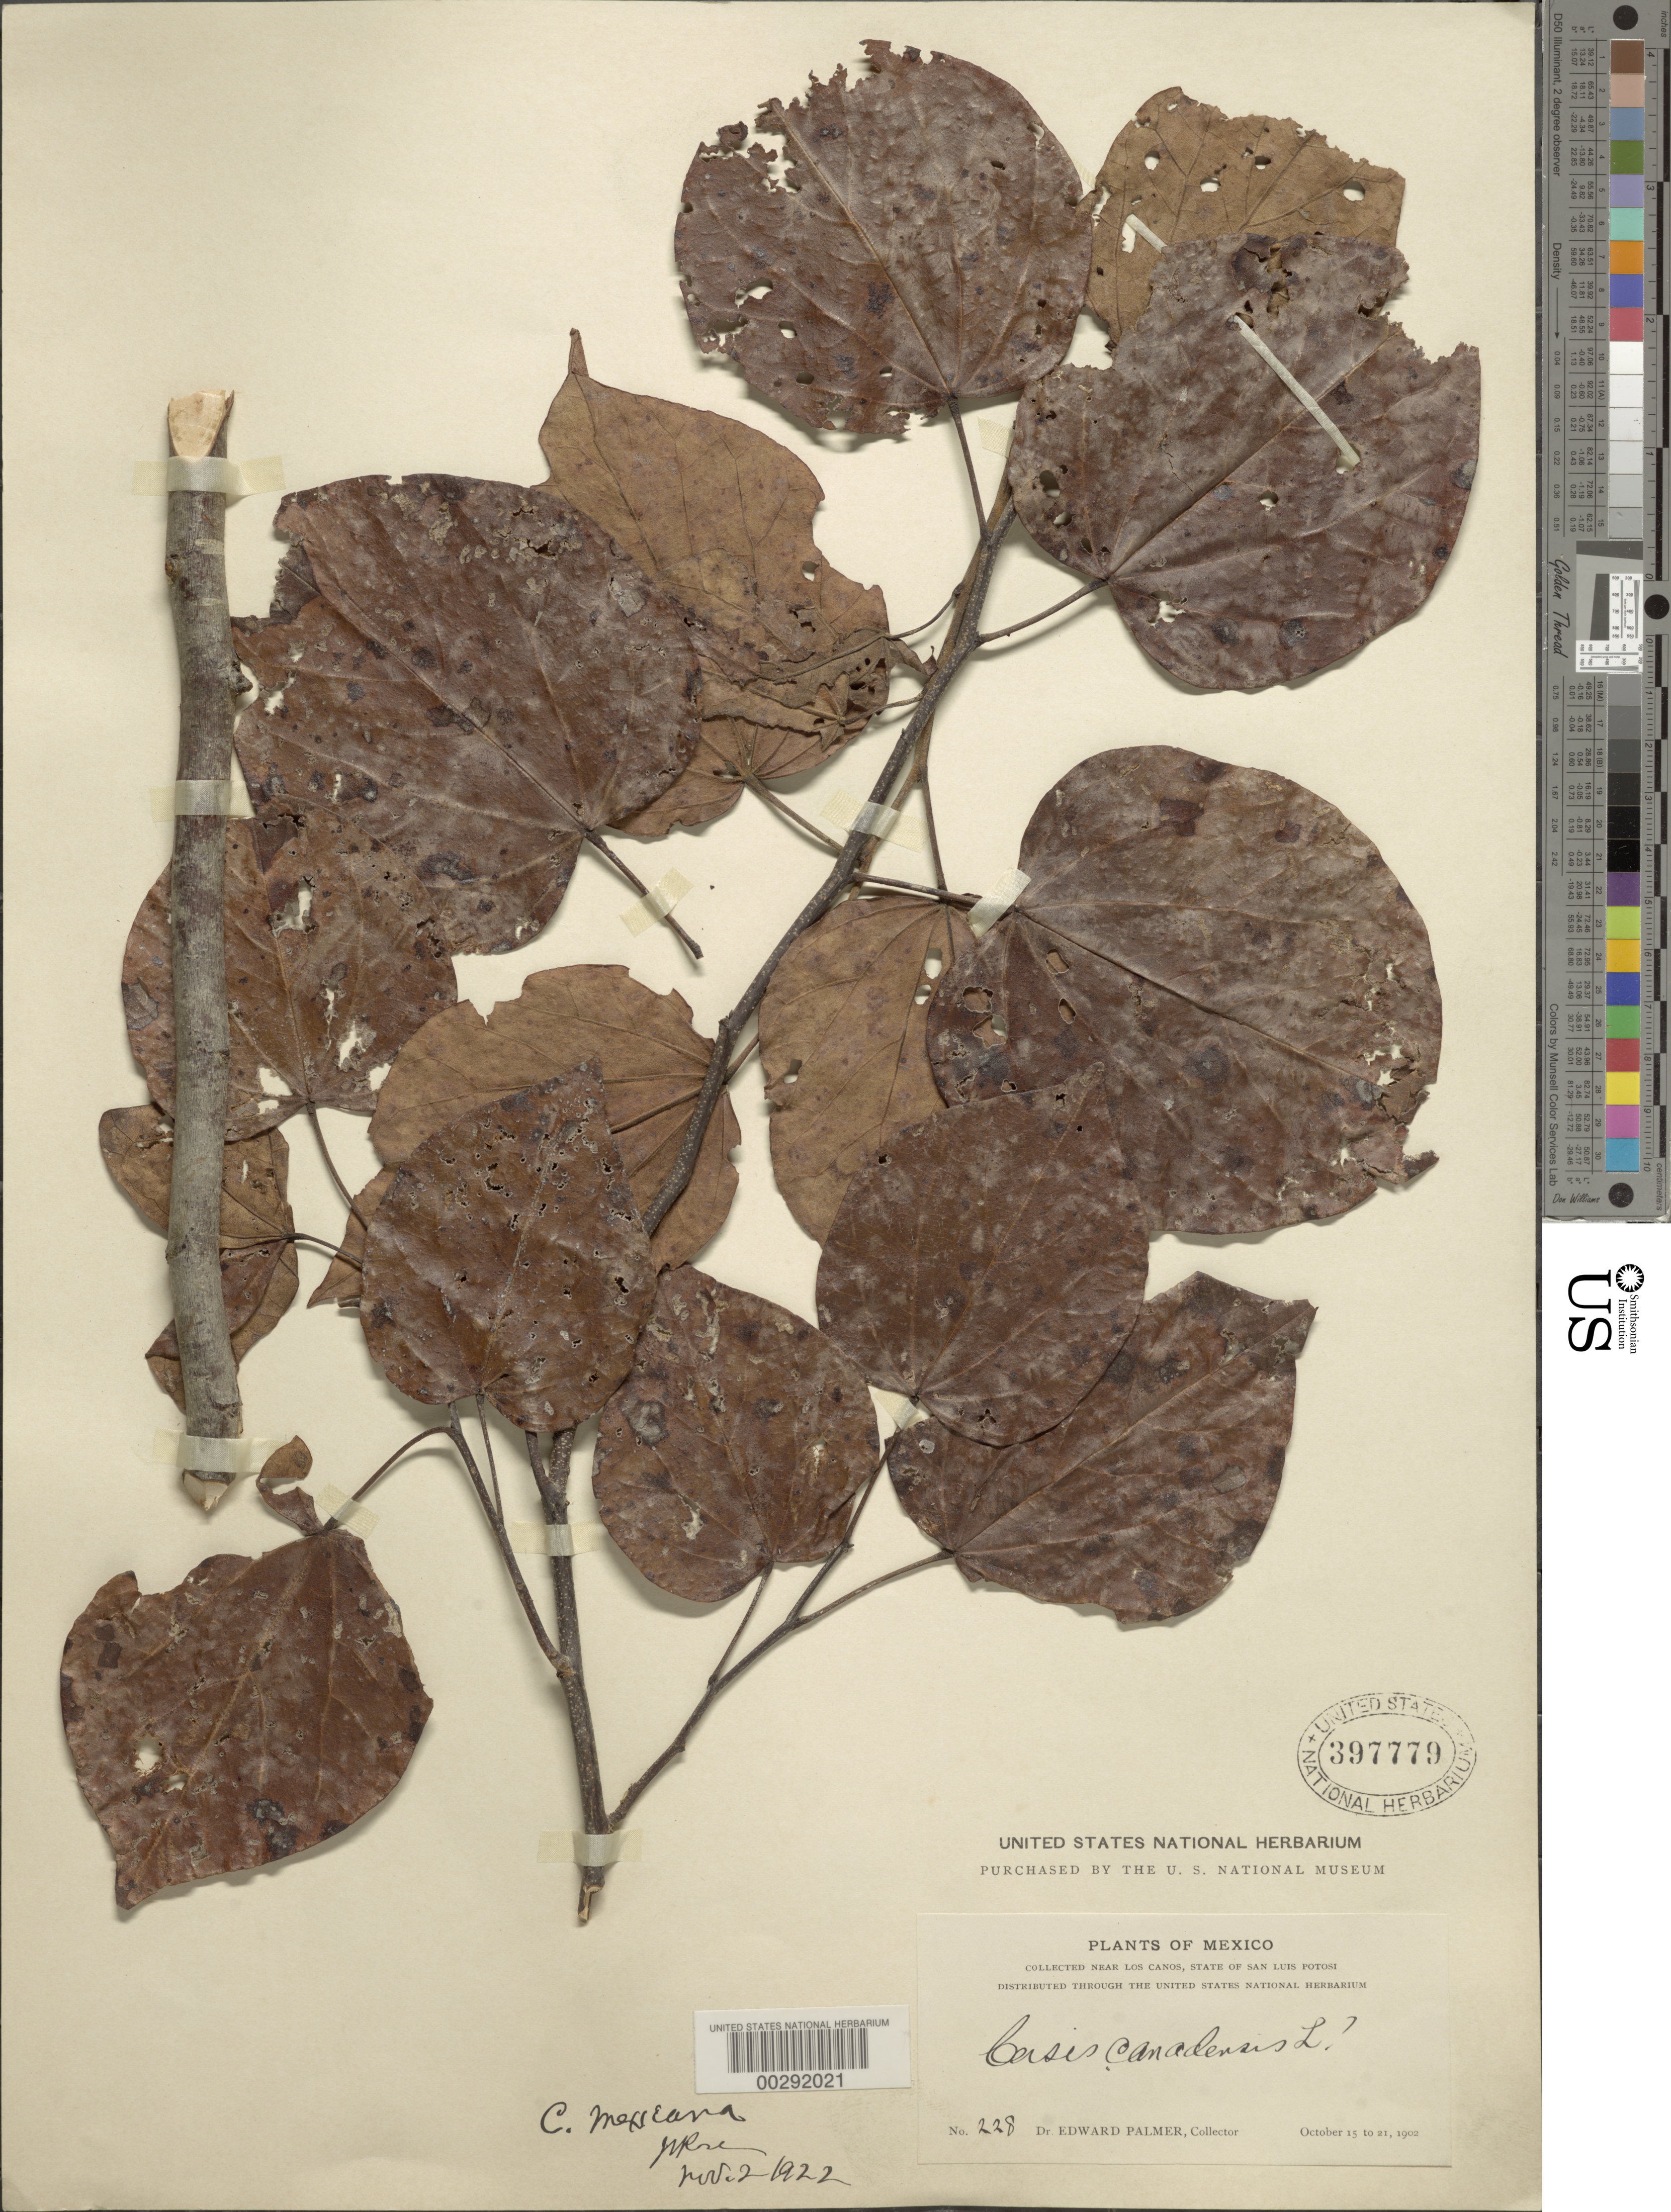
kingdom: Plantae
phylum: Tracheophyta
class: Magnoliopsida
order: Fabales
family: Fabaceae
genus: Cercis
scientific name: Cercis mexicana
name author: Rose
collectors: E. Palmer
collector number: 228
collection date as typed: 15 Oct 1902 to 21 Oct 1902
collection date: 1902-10-15/1902-10-21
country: Mexico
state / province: San Luis Potosí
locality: Near los canos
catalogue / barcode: US 397779